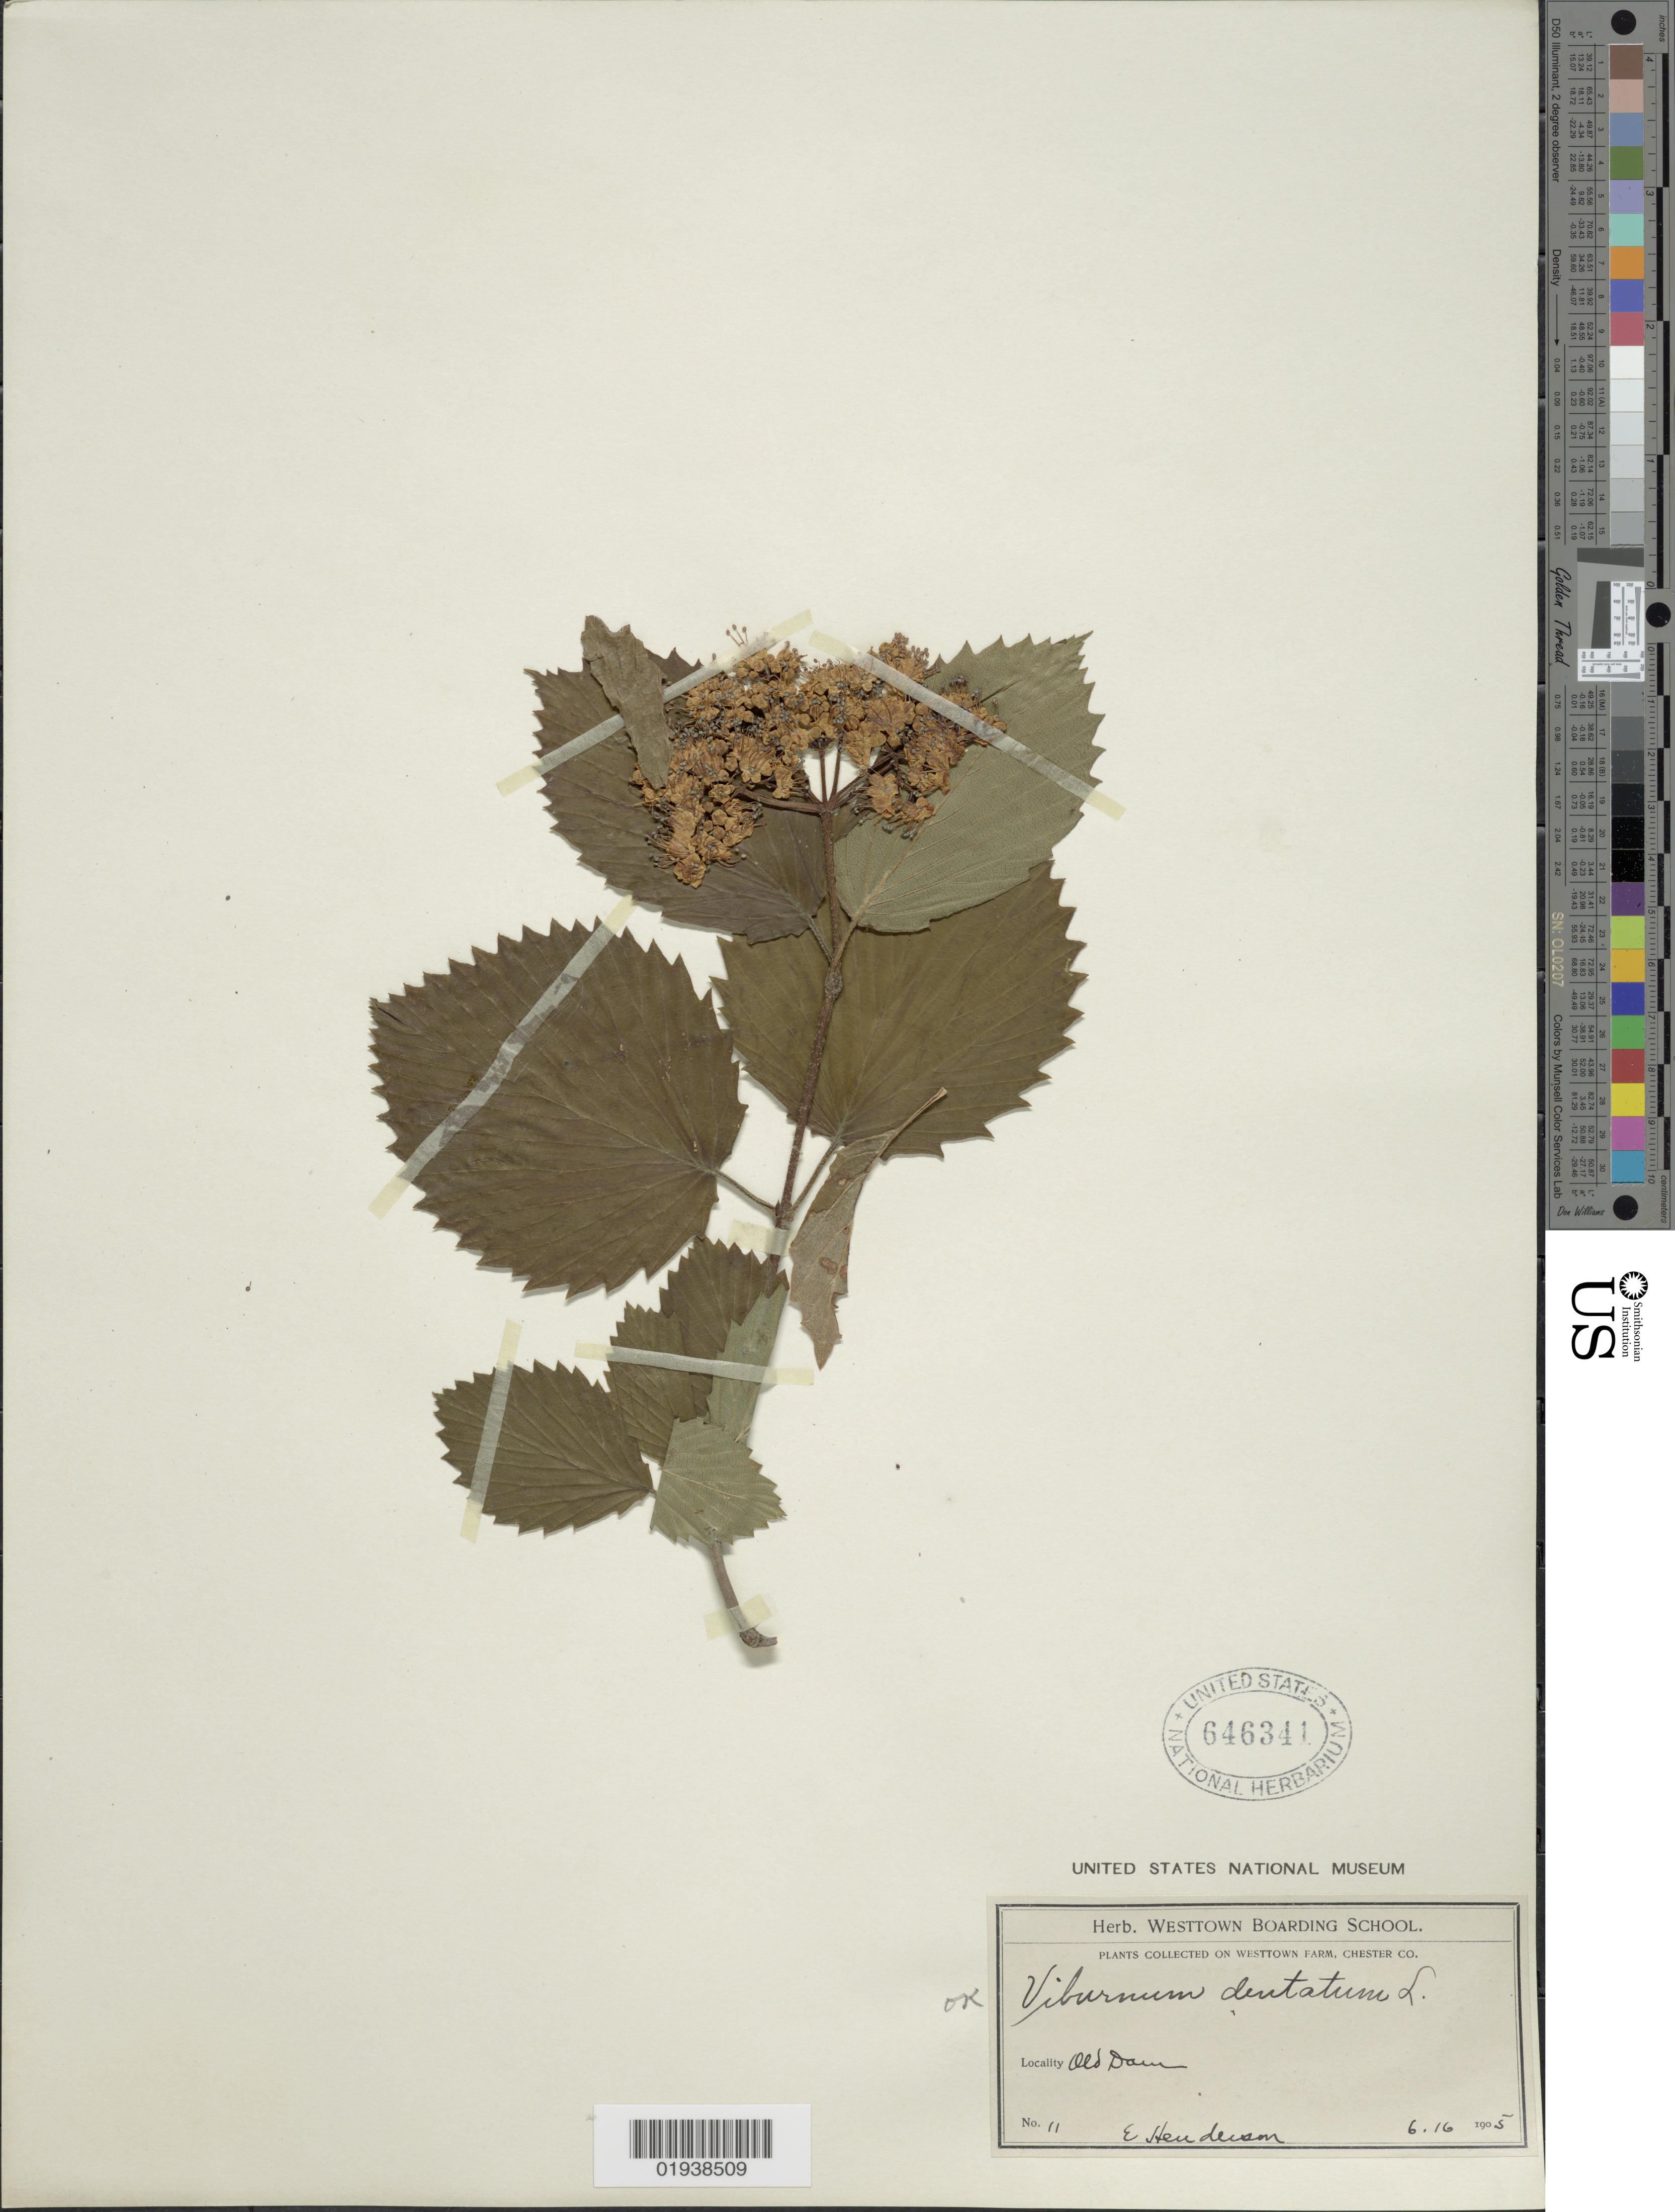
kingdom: Plantae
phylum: Tracheophyta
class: Magnoliopsida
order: Dipsacales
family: Viburnaceae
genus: Viburnum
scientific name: Viburnum dentatum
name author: L.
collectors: E. G. Henderson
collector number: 11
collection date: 1905-06-16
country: United States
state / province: Pennsylvania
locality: Westtown Farm, Chester Co., Old Dam.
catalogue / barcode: US 646341